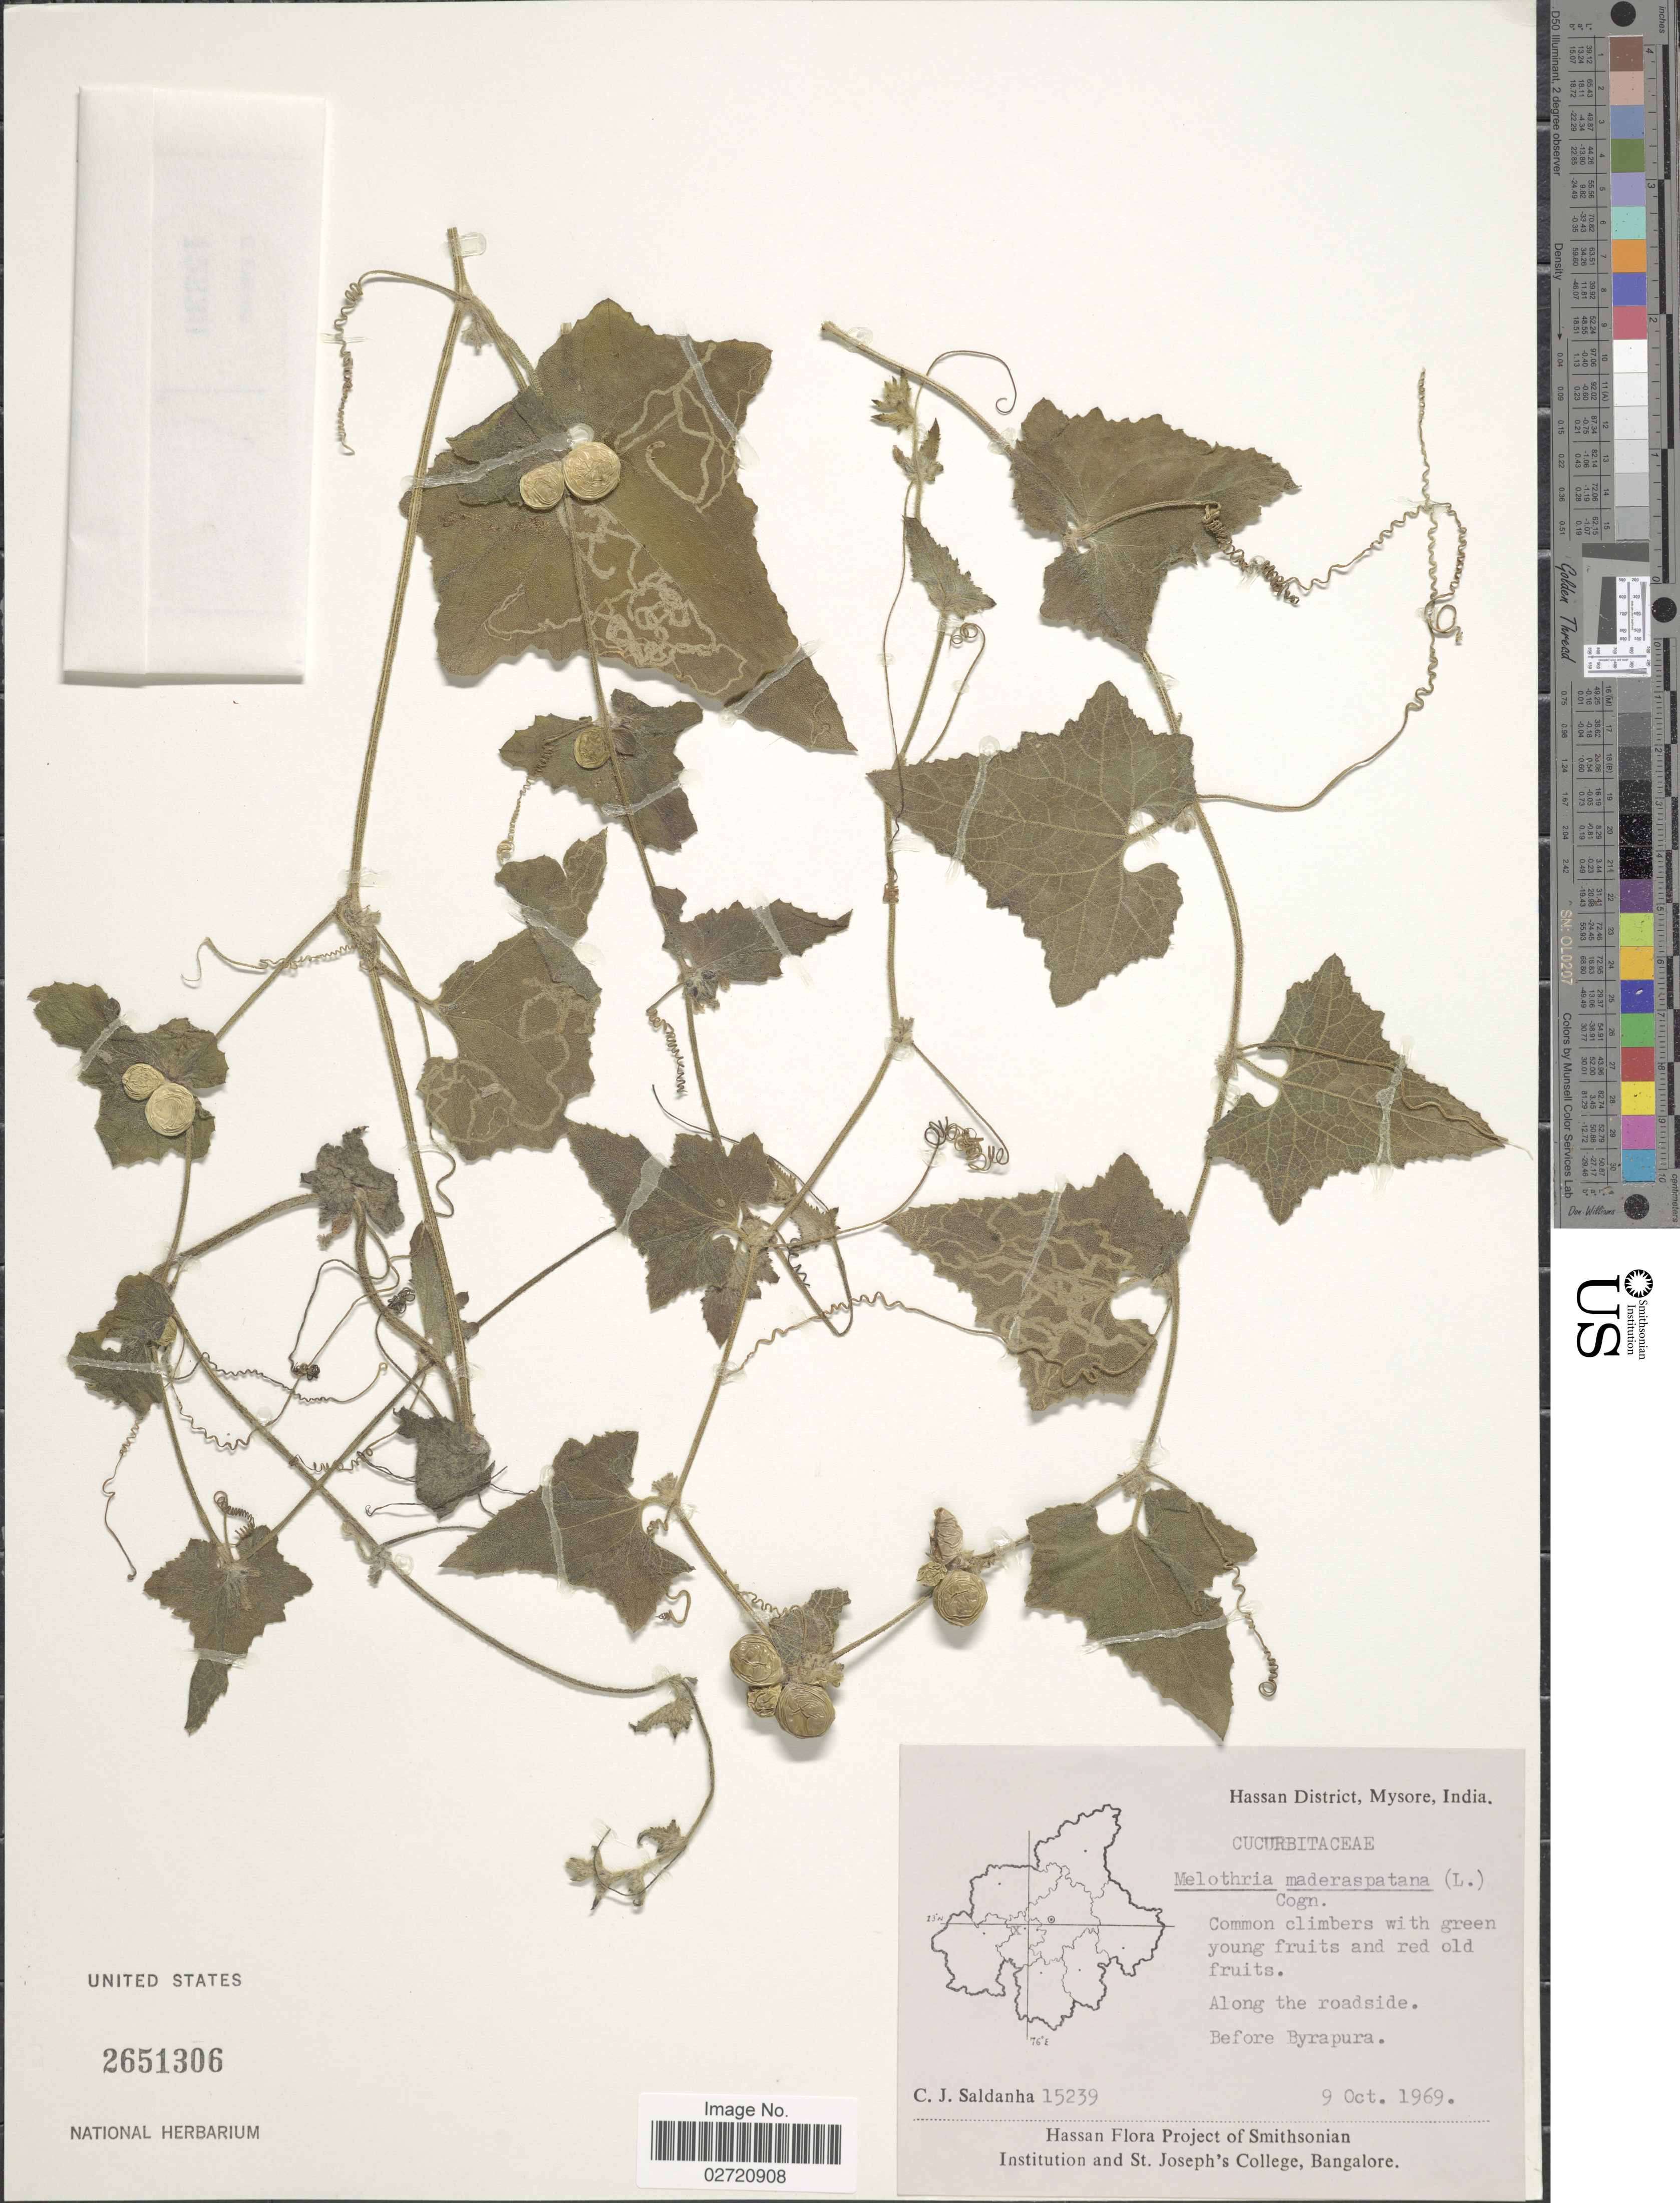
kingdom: Plantae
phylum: Tracheophyta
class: Magnoliopsida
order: Cucurbitales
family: Cucurbitaceae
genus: Cucumis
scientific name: Cucumis maderaspatanus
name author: L.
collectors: C. J. Saldanha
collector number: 15239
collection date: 1969-10-09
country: India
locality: Hassan District, Mysore, Before Byrapura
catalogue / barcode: US 2651306